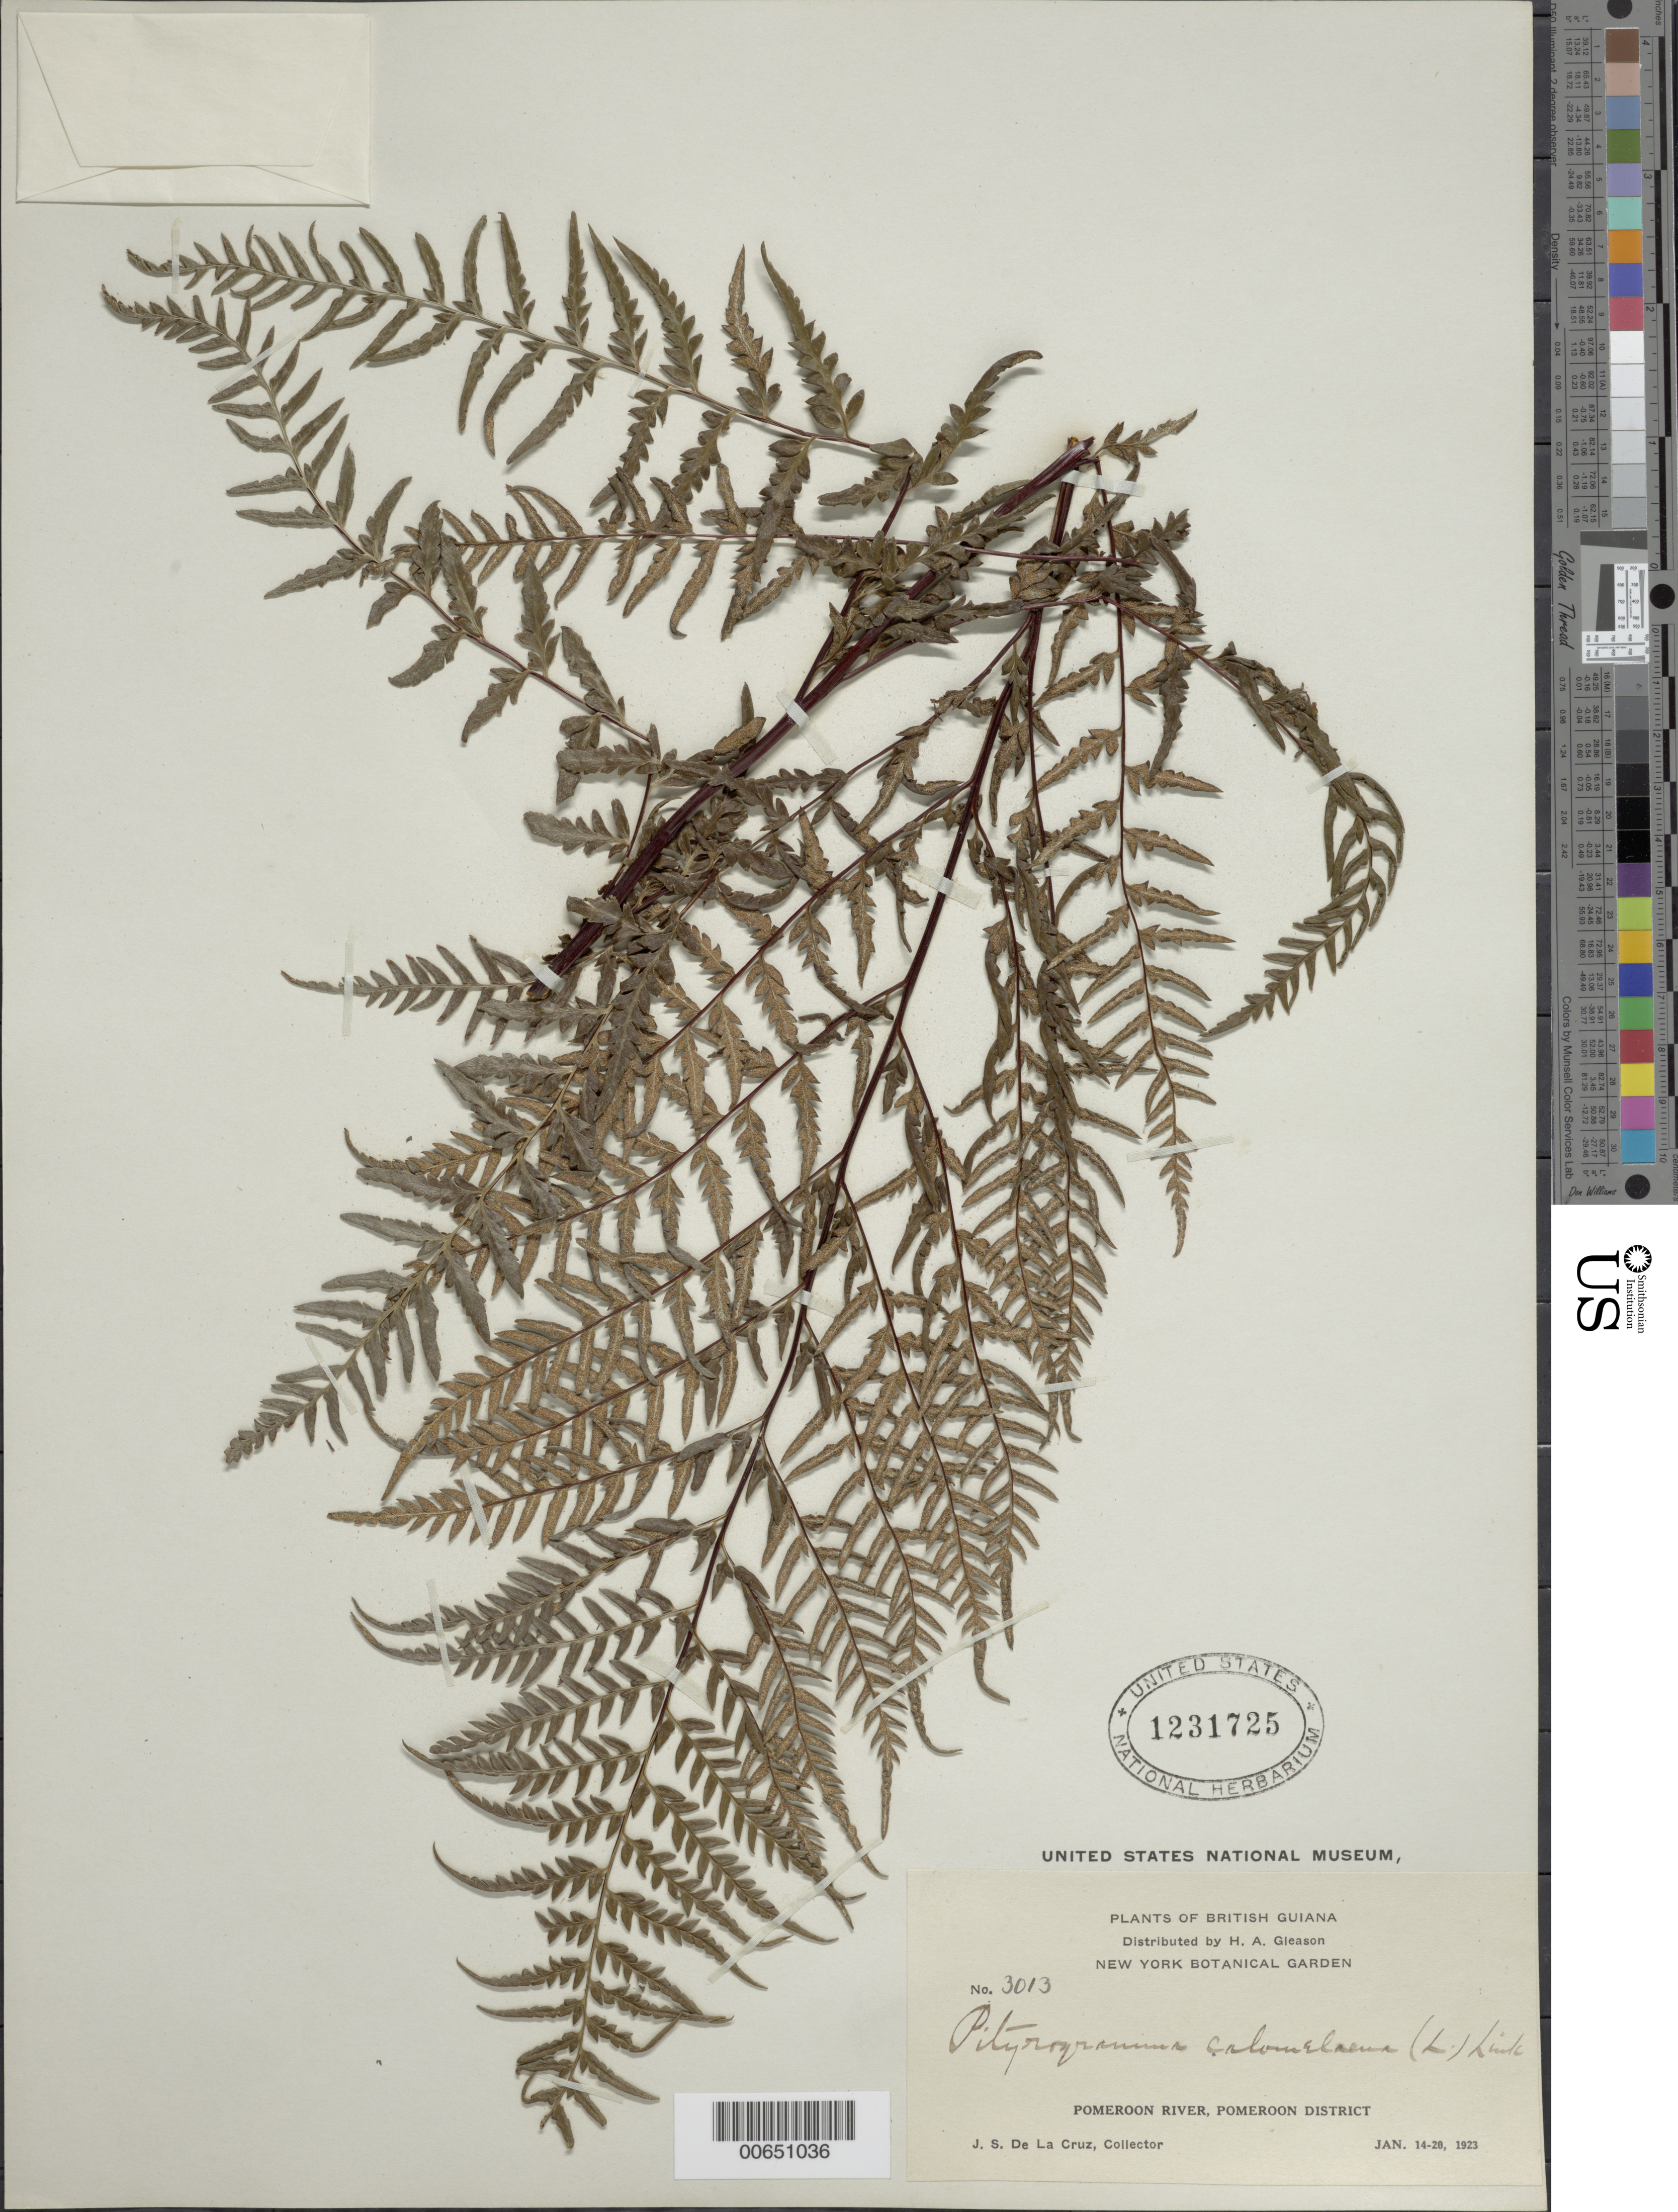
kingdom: Plantae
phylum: Tracheophyta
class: Polypodiopsida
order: Polypodiales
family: Pteridaceae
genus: Pityrogramma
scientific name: Pityrogramma calomelanos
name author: (L.) Link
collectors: J. S. de la Cruz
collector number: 3013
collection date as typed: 14-Jan-23 to 20-Jan-23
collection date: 1923-01-14/1923-01-20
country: Guyana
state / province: Pomeroon-Supenaam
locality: Pomeroon R.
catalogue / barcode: US 1231725